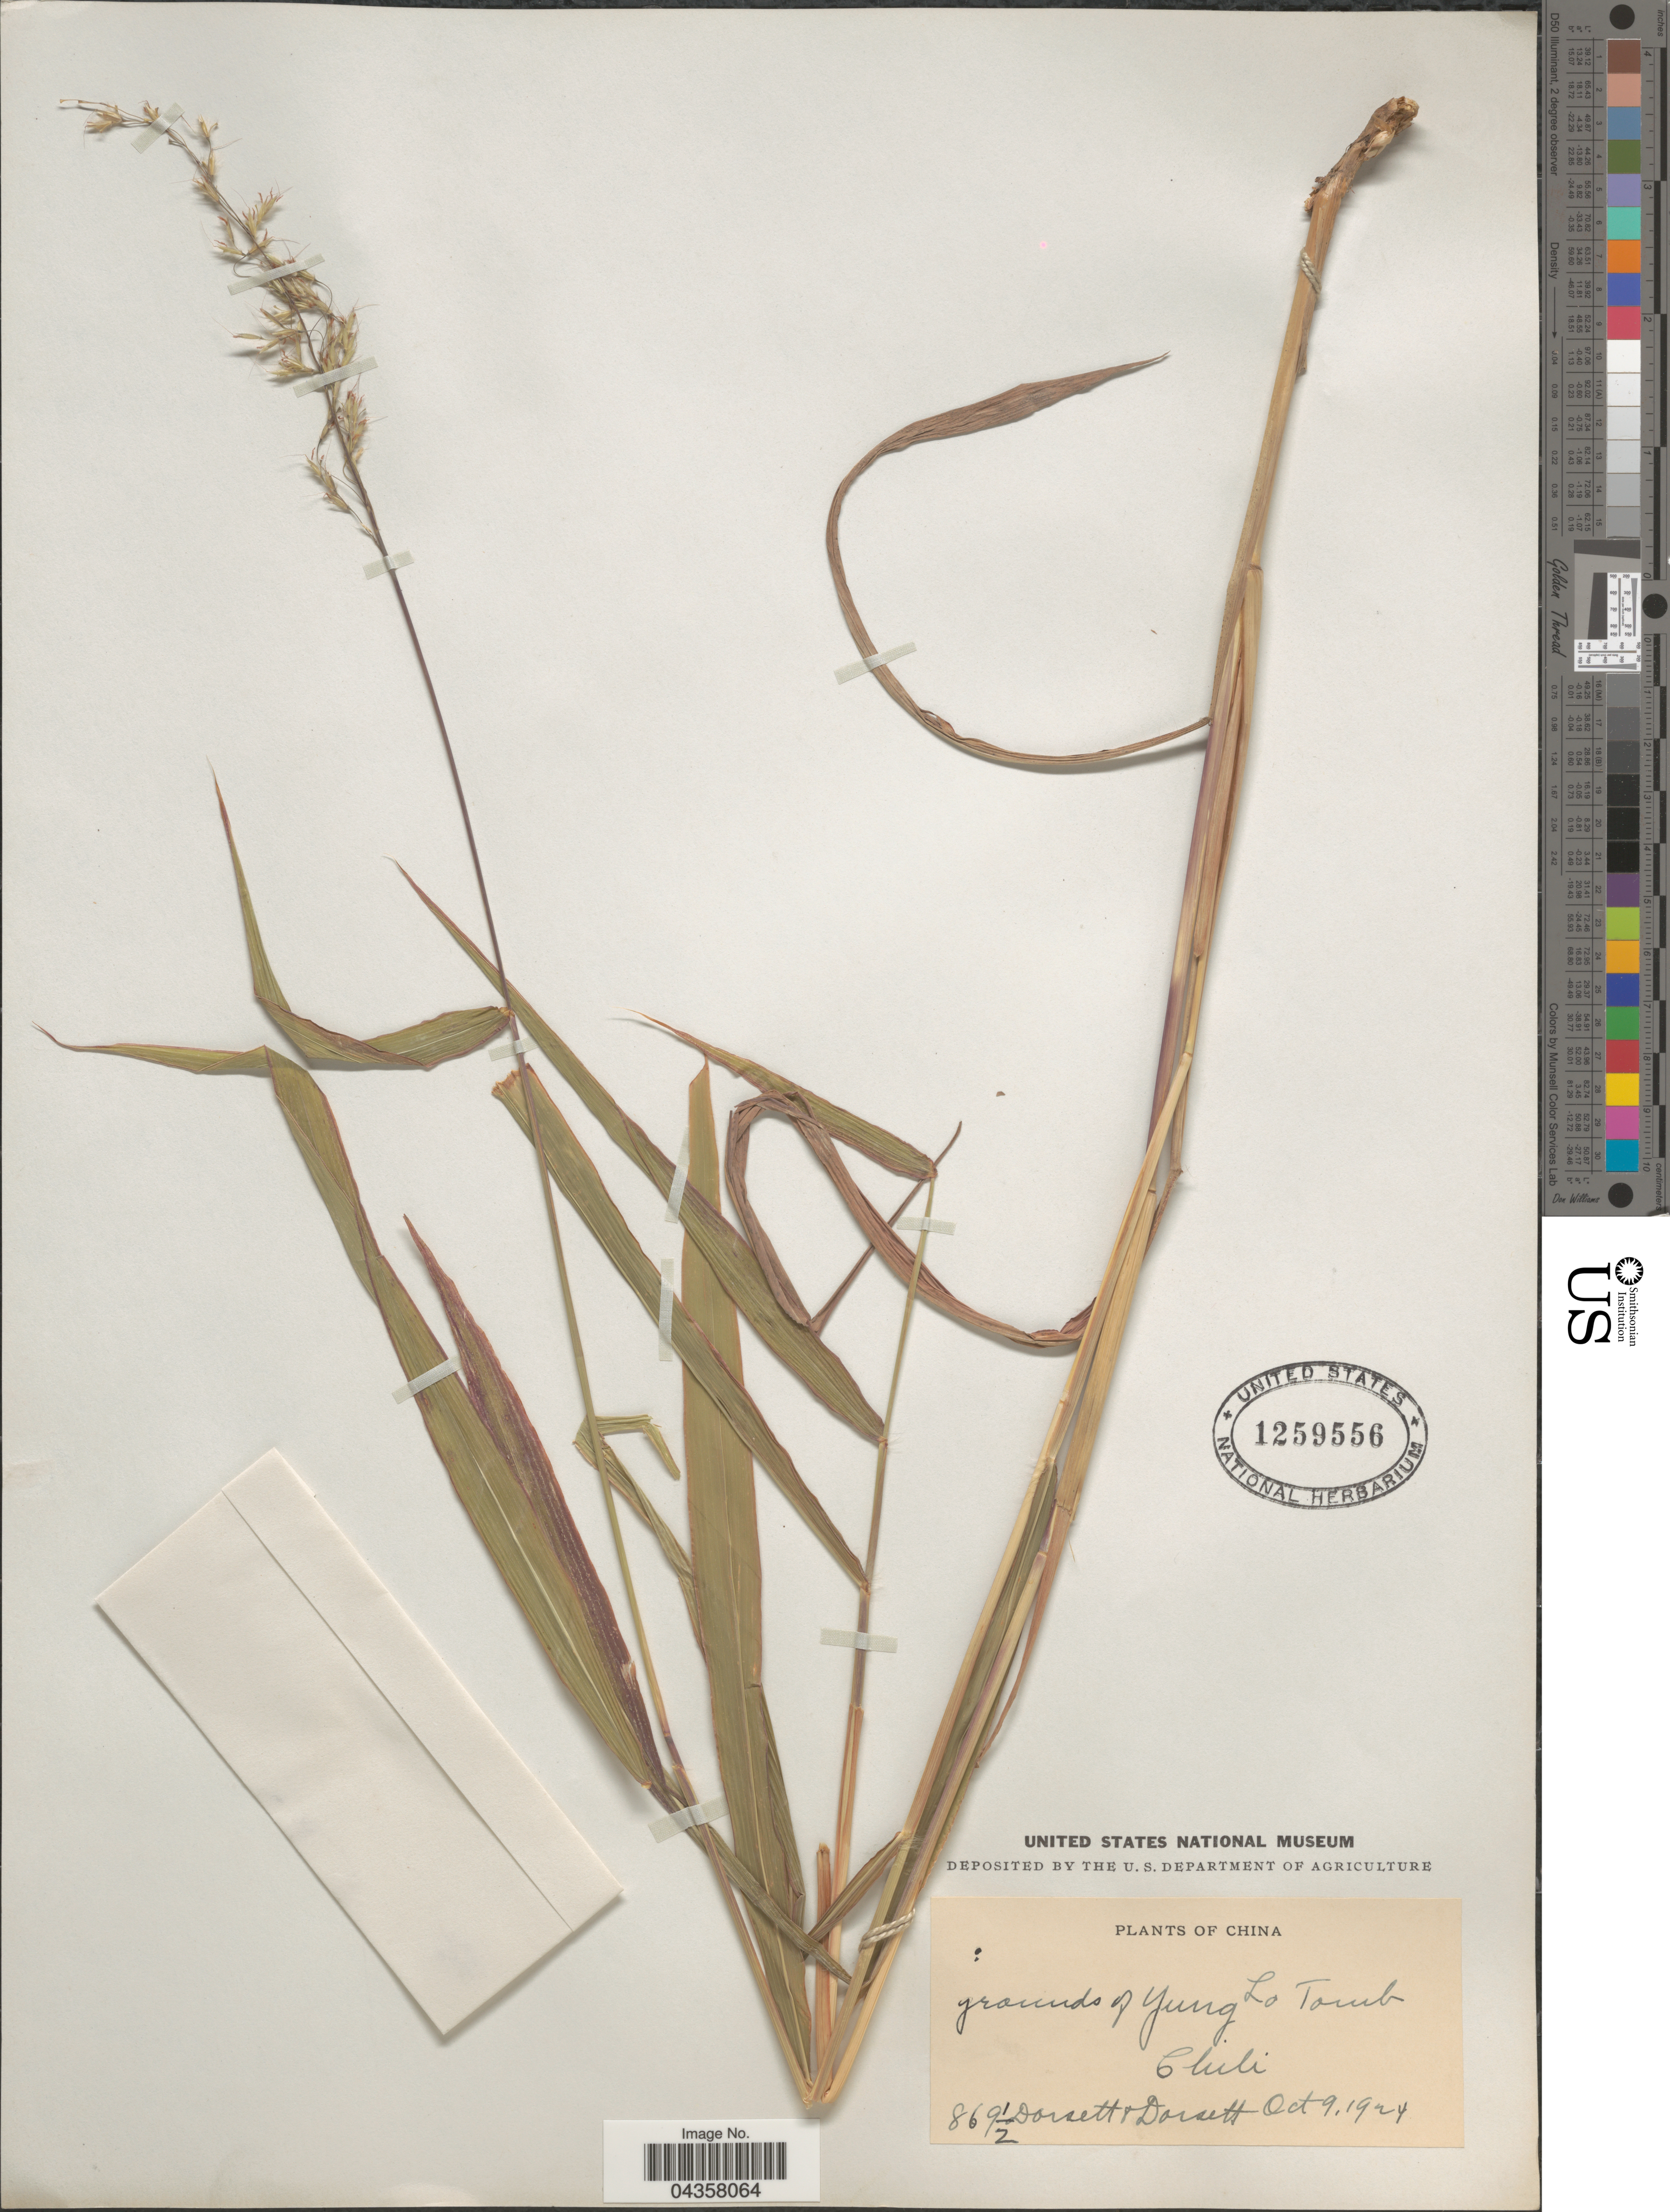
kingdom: Plantae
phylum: Tracheophyta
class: Liliopsida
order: Poales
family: Poaceae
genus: Spodiopogon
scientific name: Spodiopogon sibiricus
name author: Trin.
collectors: -- Dorsett & -- Dorsett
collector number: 869½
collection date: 1924-10-09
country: China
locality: Chili.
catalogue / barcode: US 1259556